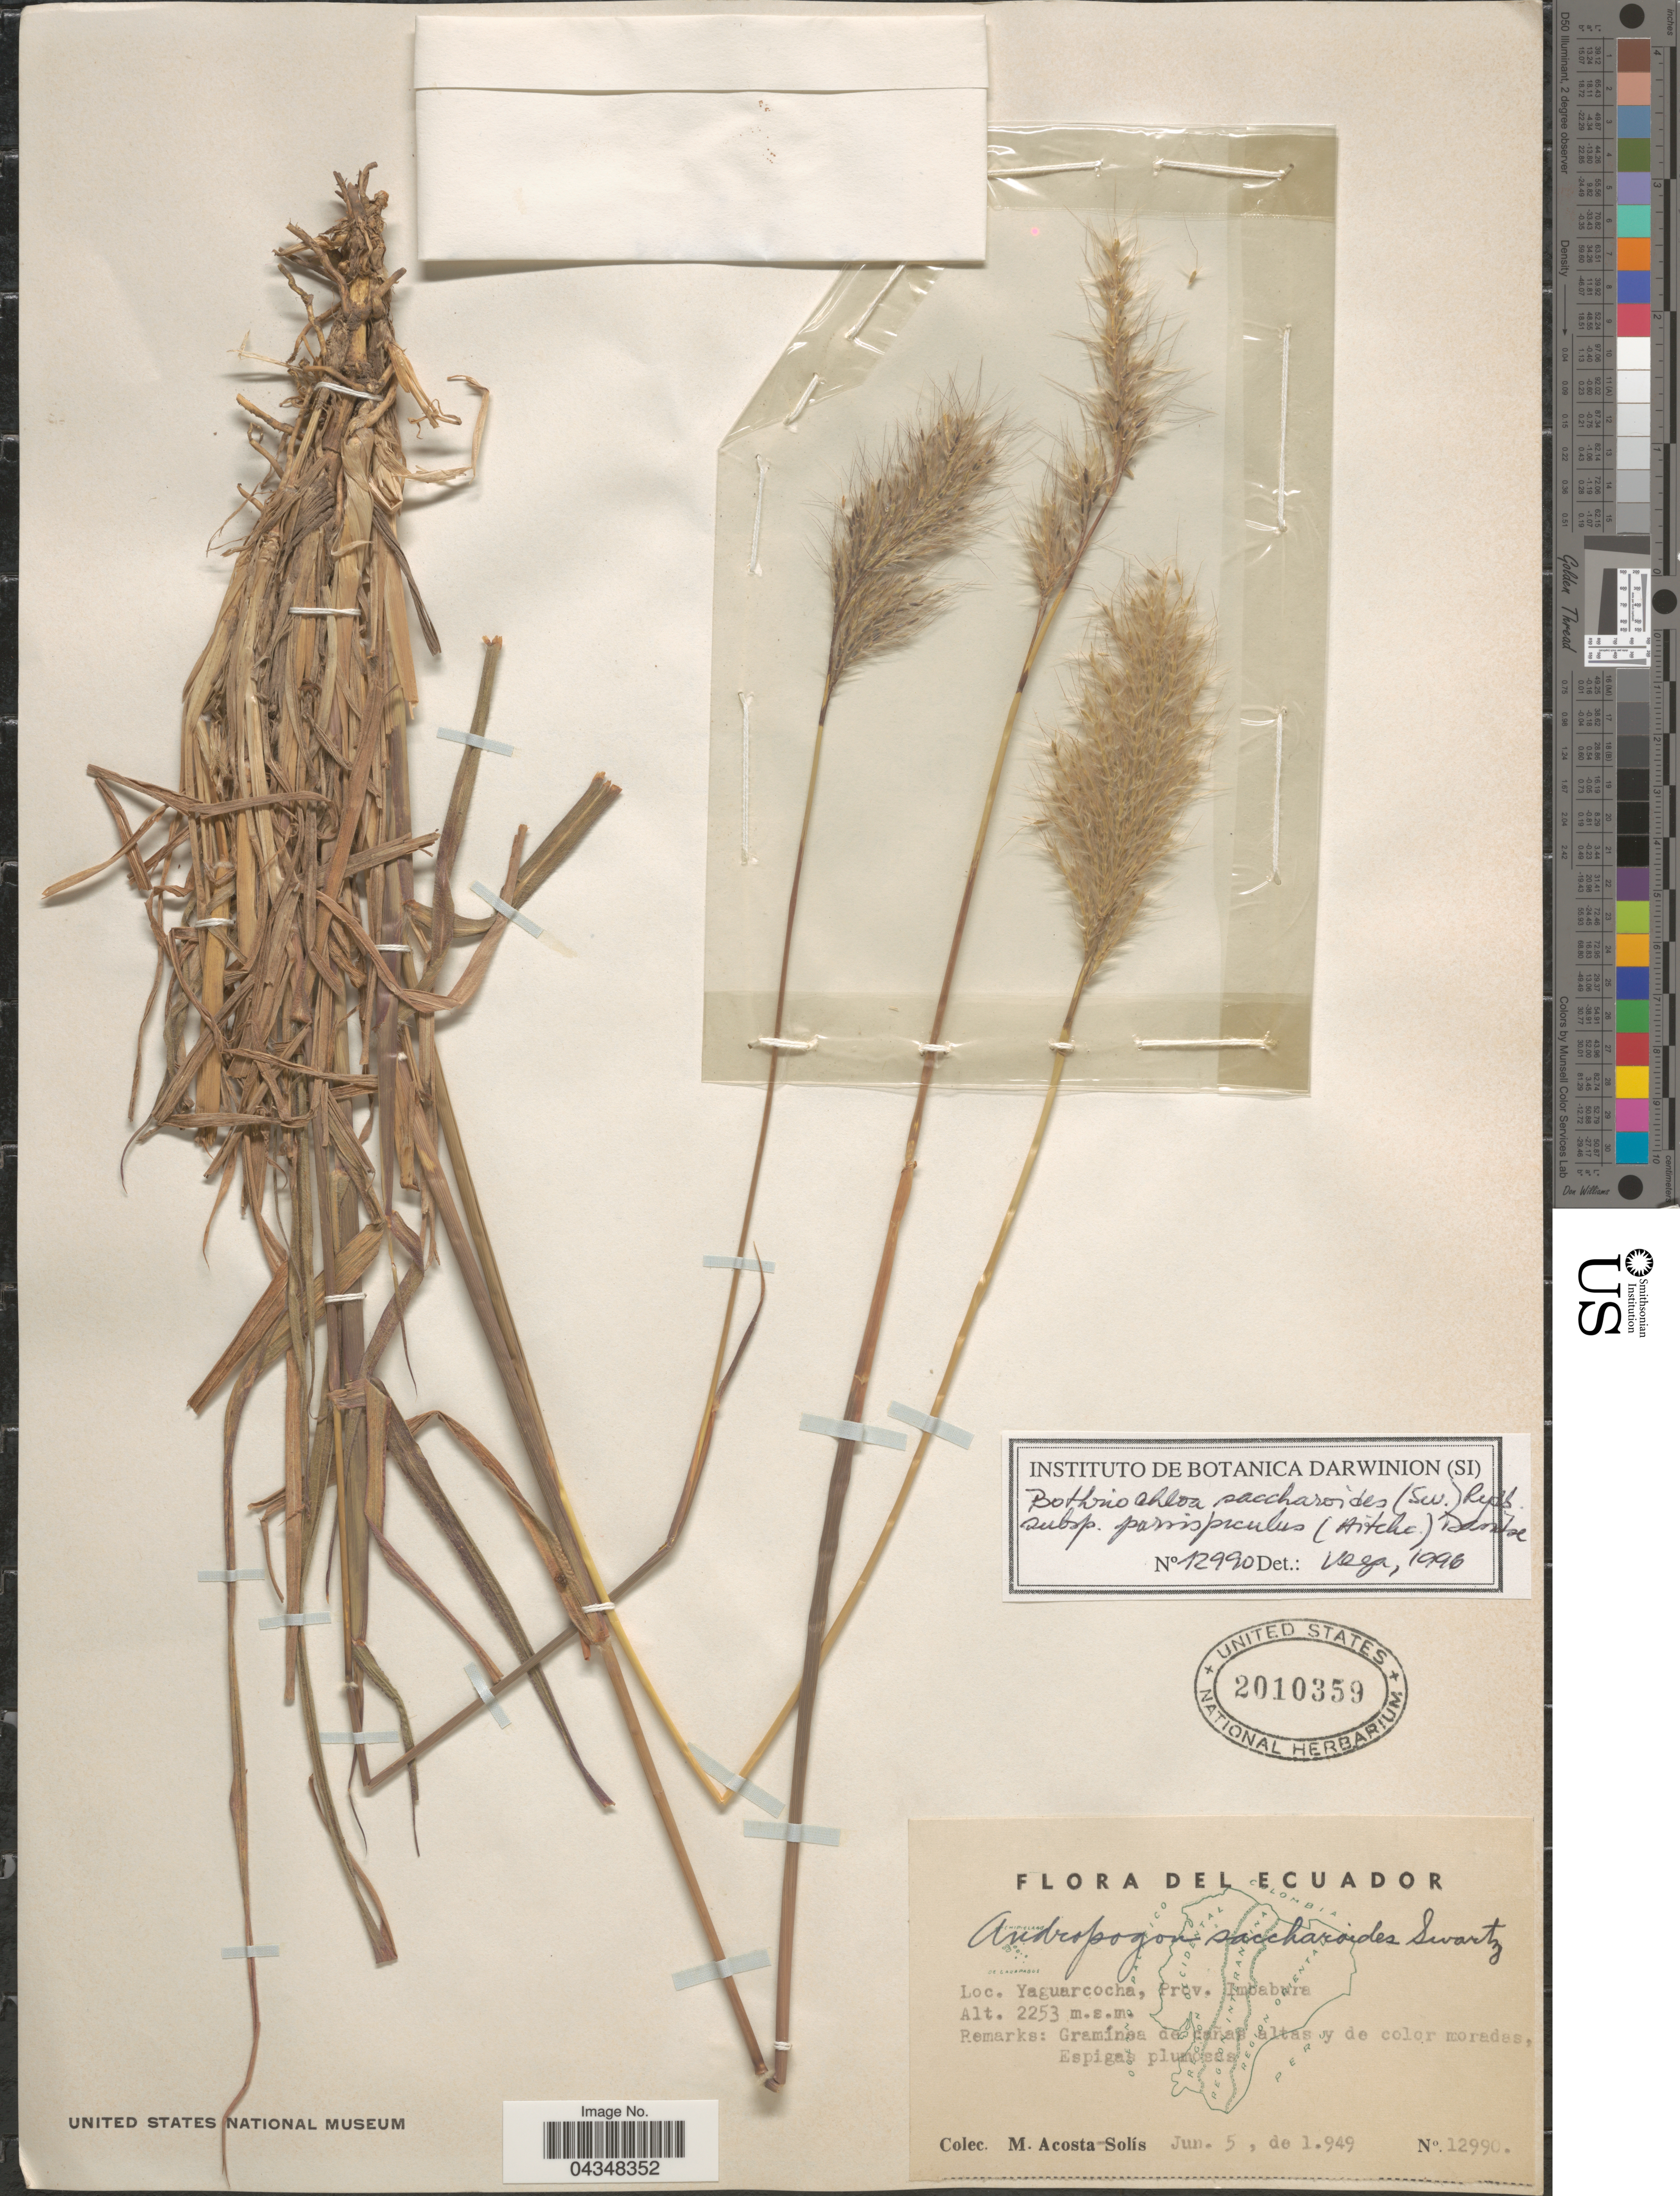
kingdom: Plantae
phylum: Tracheophyta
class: Liliopsida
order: Poales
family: Poaceae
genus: Bothriochloa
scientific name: Bothriochloa saccharoides var. parvispicula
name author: (Hitchc.) Tovar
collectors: M. Acosta Solis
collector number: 1290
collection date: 1949-06-01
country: Ecuador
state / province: Imbabura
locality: Yaguarcocha.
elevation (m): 2253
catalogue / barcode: US 2010359